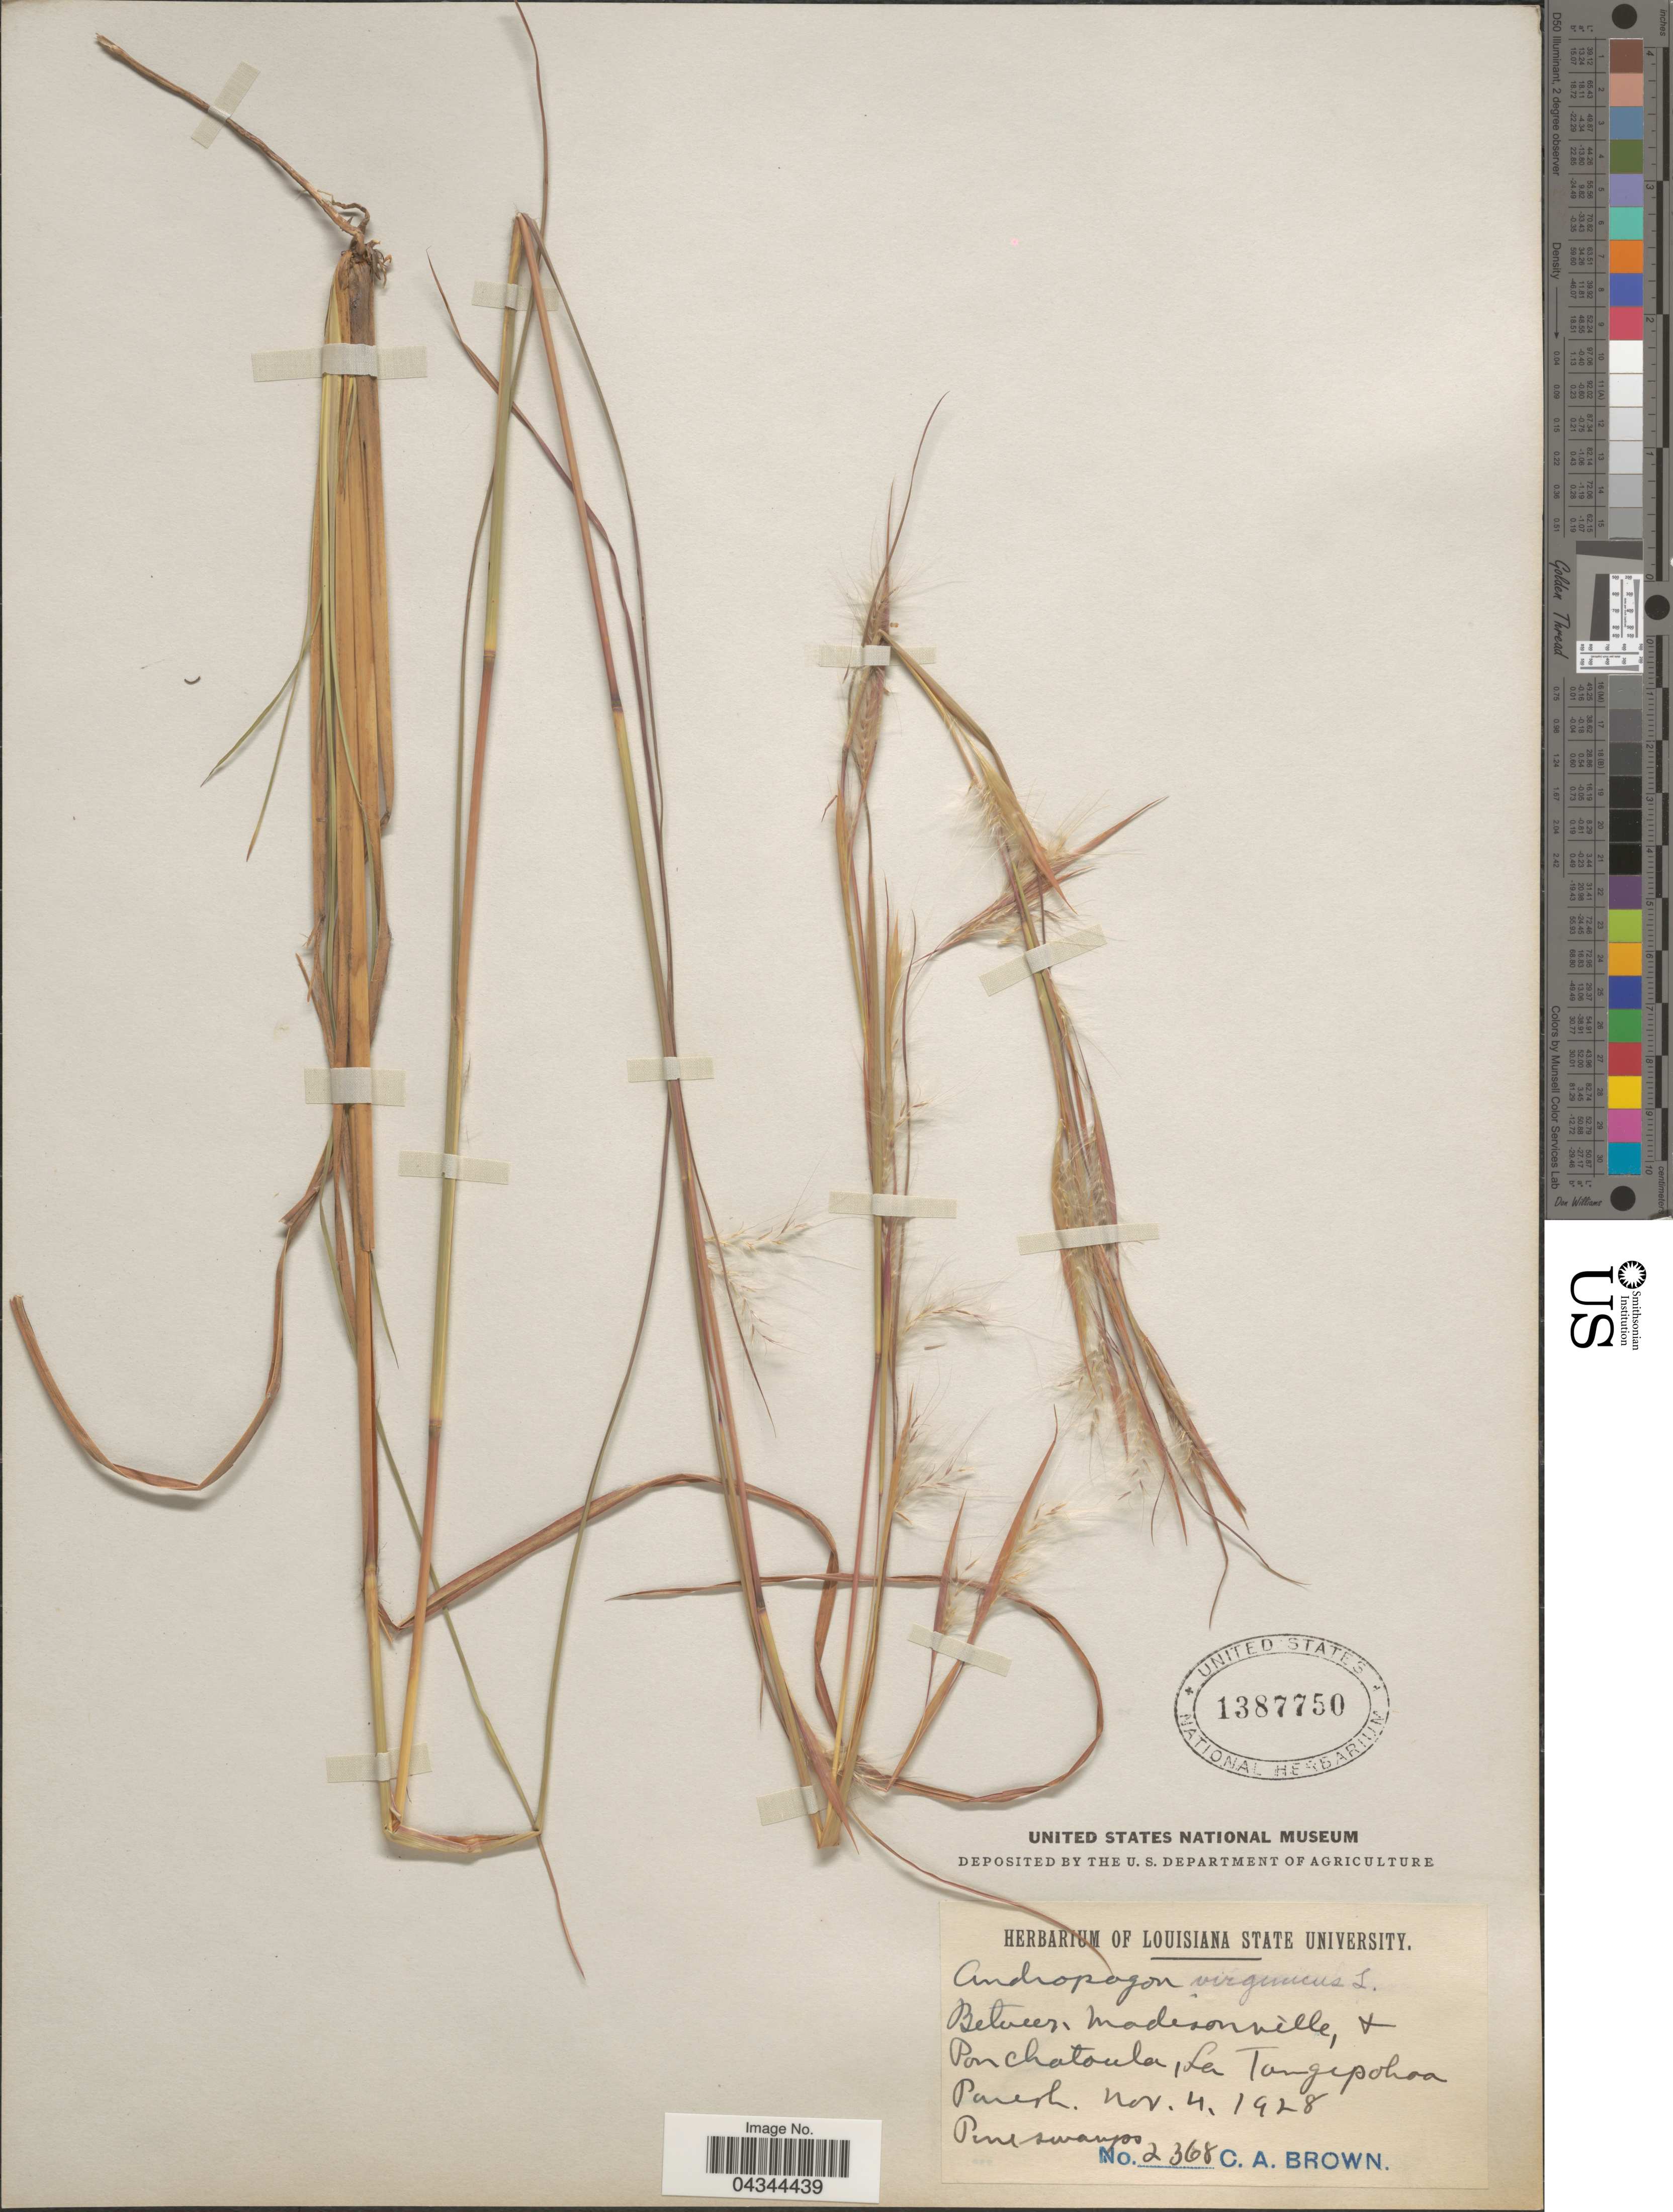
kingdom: Plantae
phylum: Tracheophyta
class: Liliopsida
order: Poales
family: Poaceae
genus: Andropogon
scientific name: Andropogon virginicus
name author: L.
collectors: C. A. Brown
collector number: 2368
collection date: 1928-11-04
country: United States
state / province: Louisiana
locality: Between, Madisonville, + Ponchatoula, Tangipohoa Parish.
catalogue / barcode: US 1387750